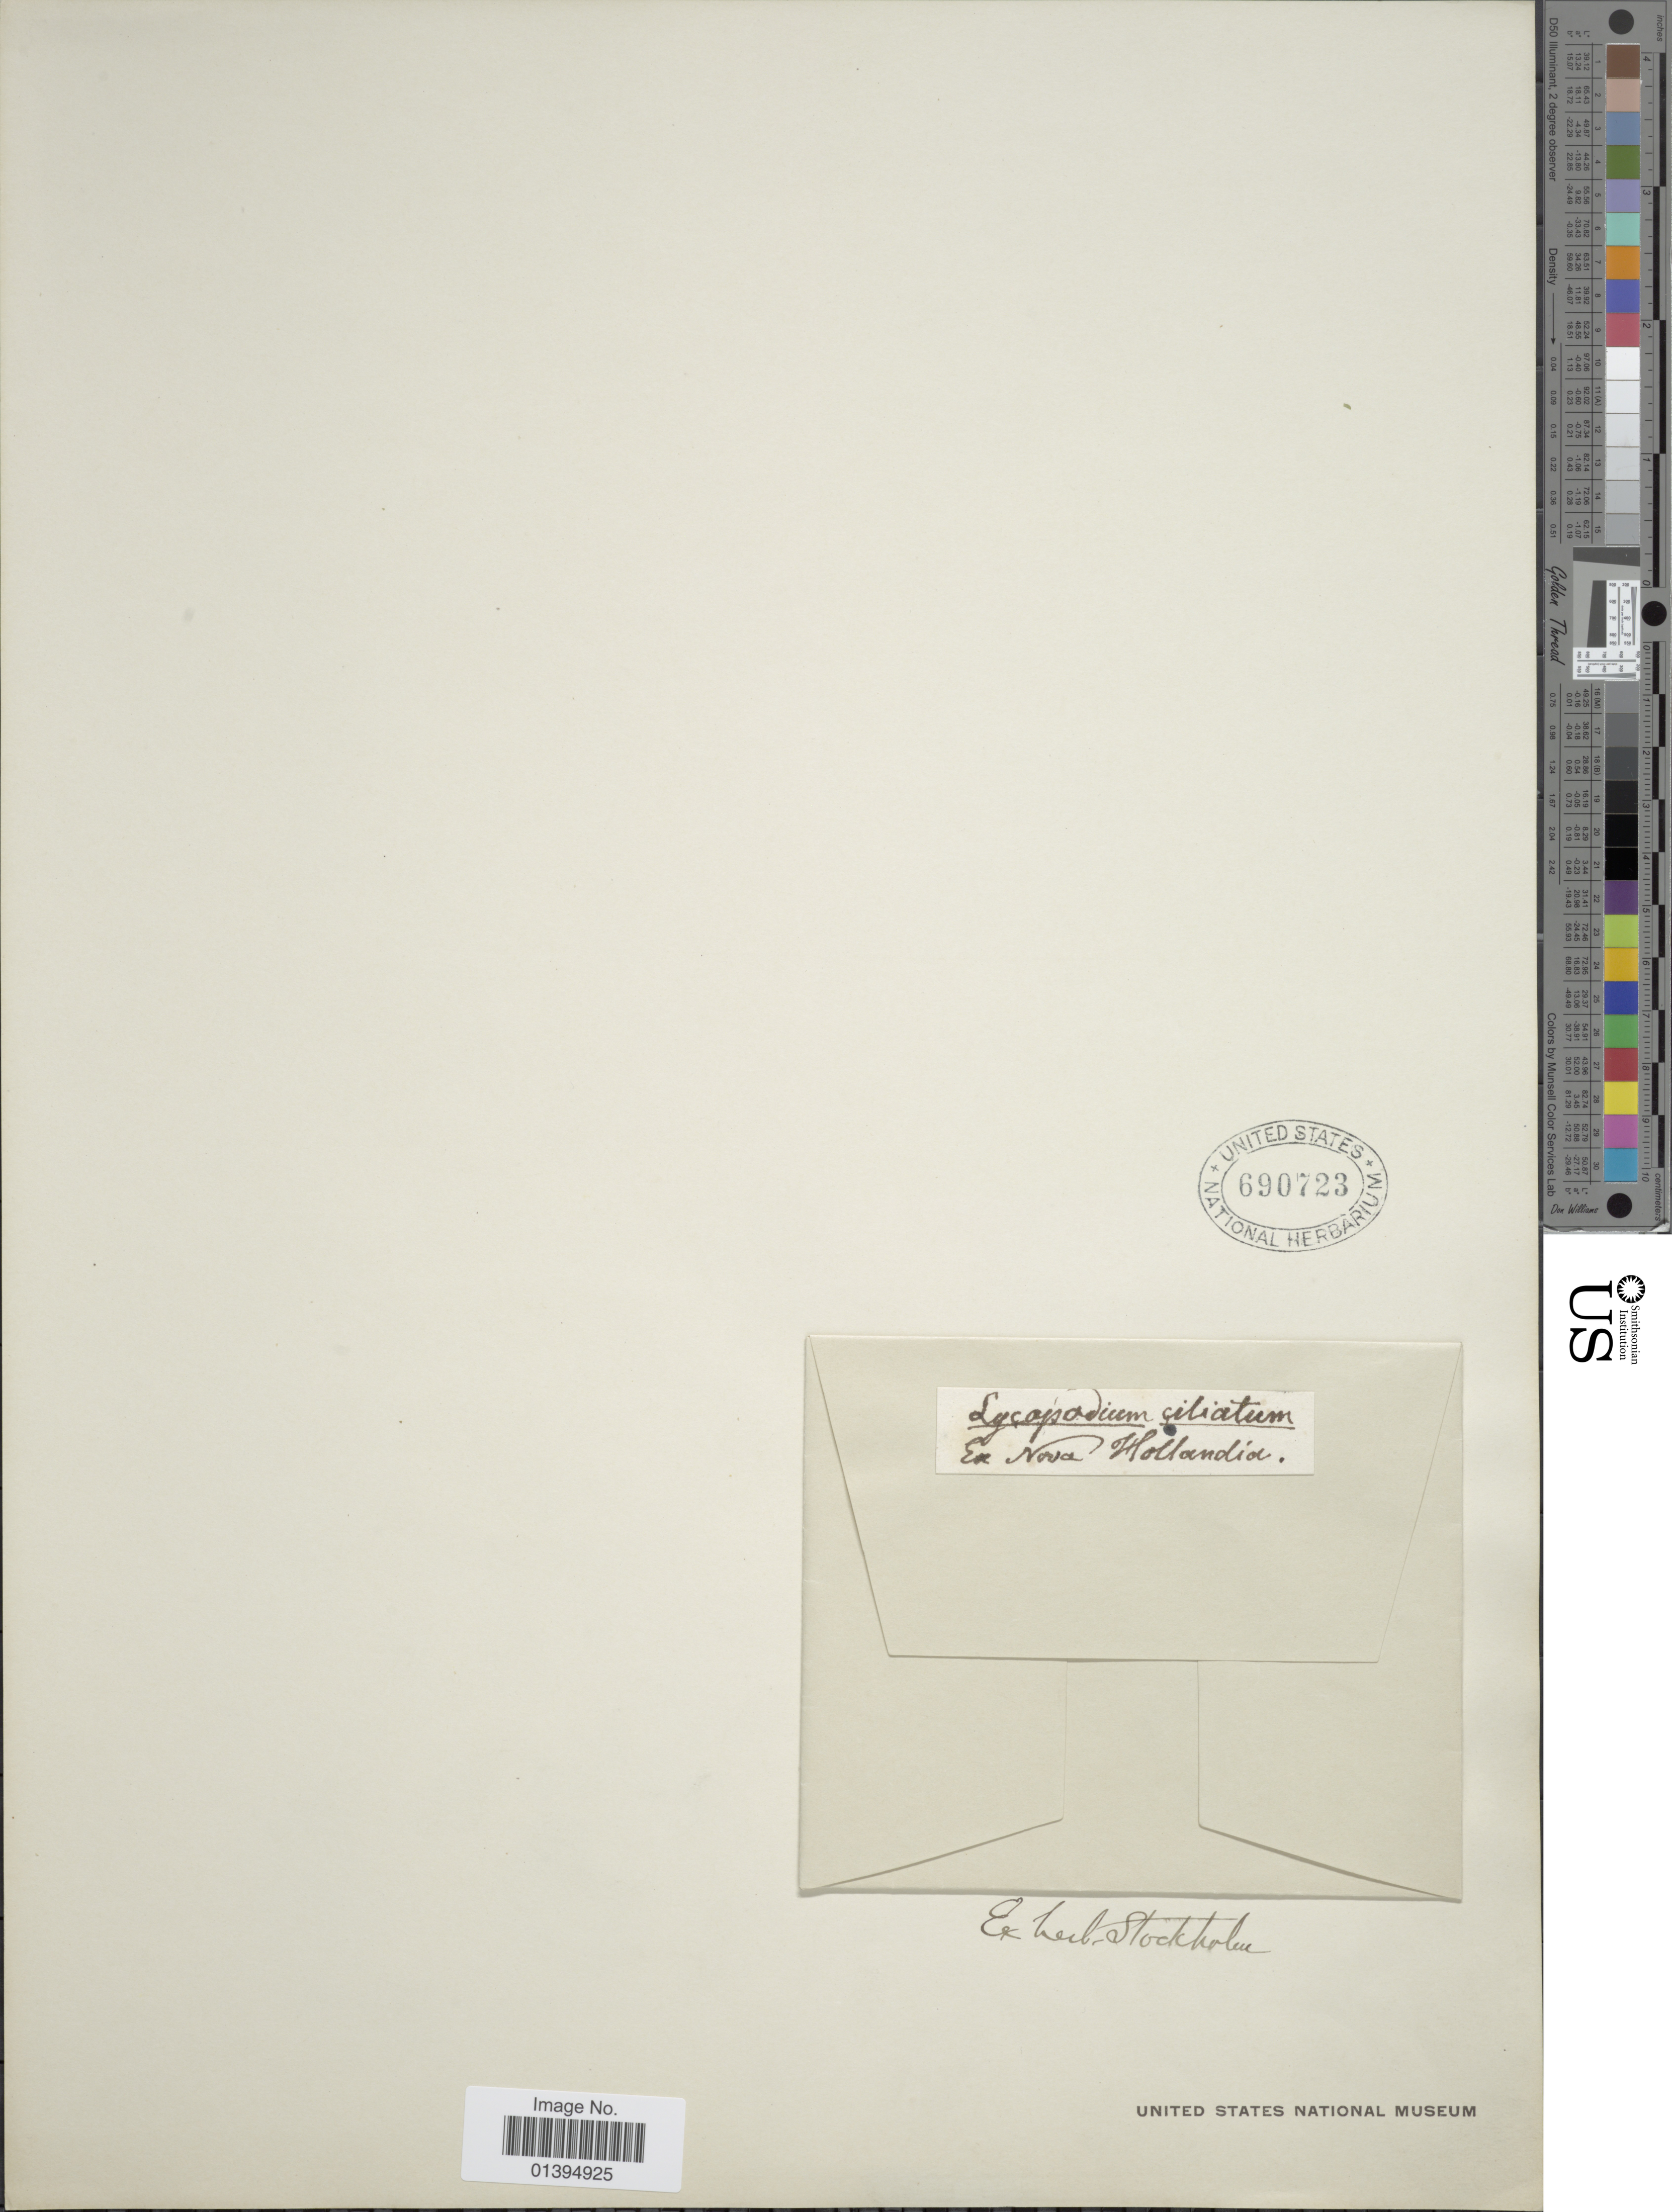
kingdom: Plantae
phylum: Tracheophyta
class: Lycopodiopsida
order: Selaginellales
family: Selaginellaceae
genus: Selaginella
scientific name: Selaginella sp.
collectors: ex herb. Stockholm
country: Australia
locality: Nova Hollandia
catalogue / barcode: US 690723